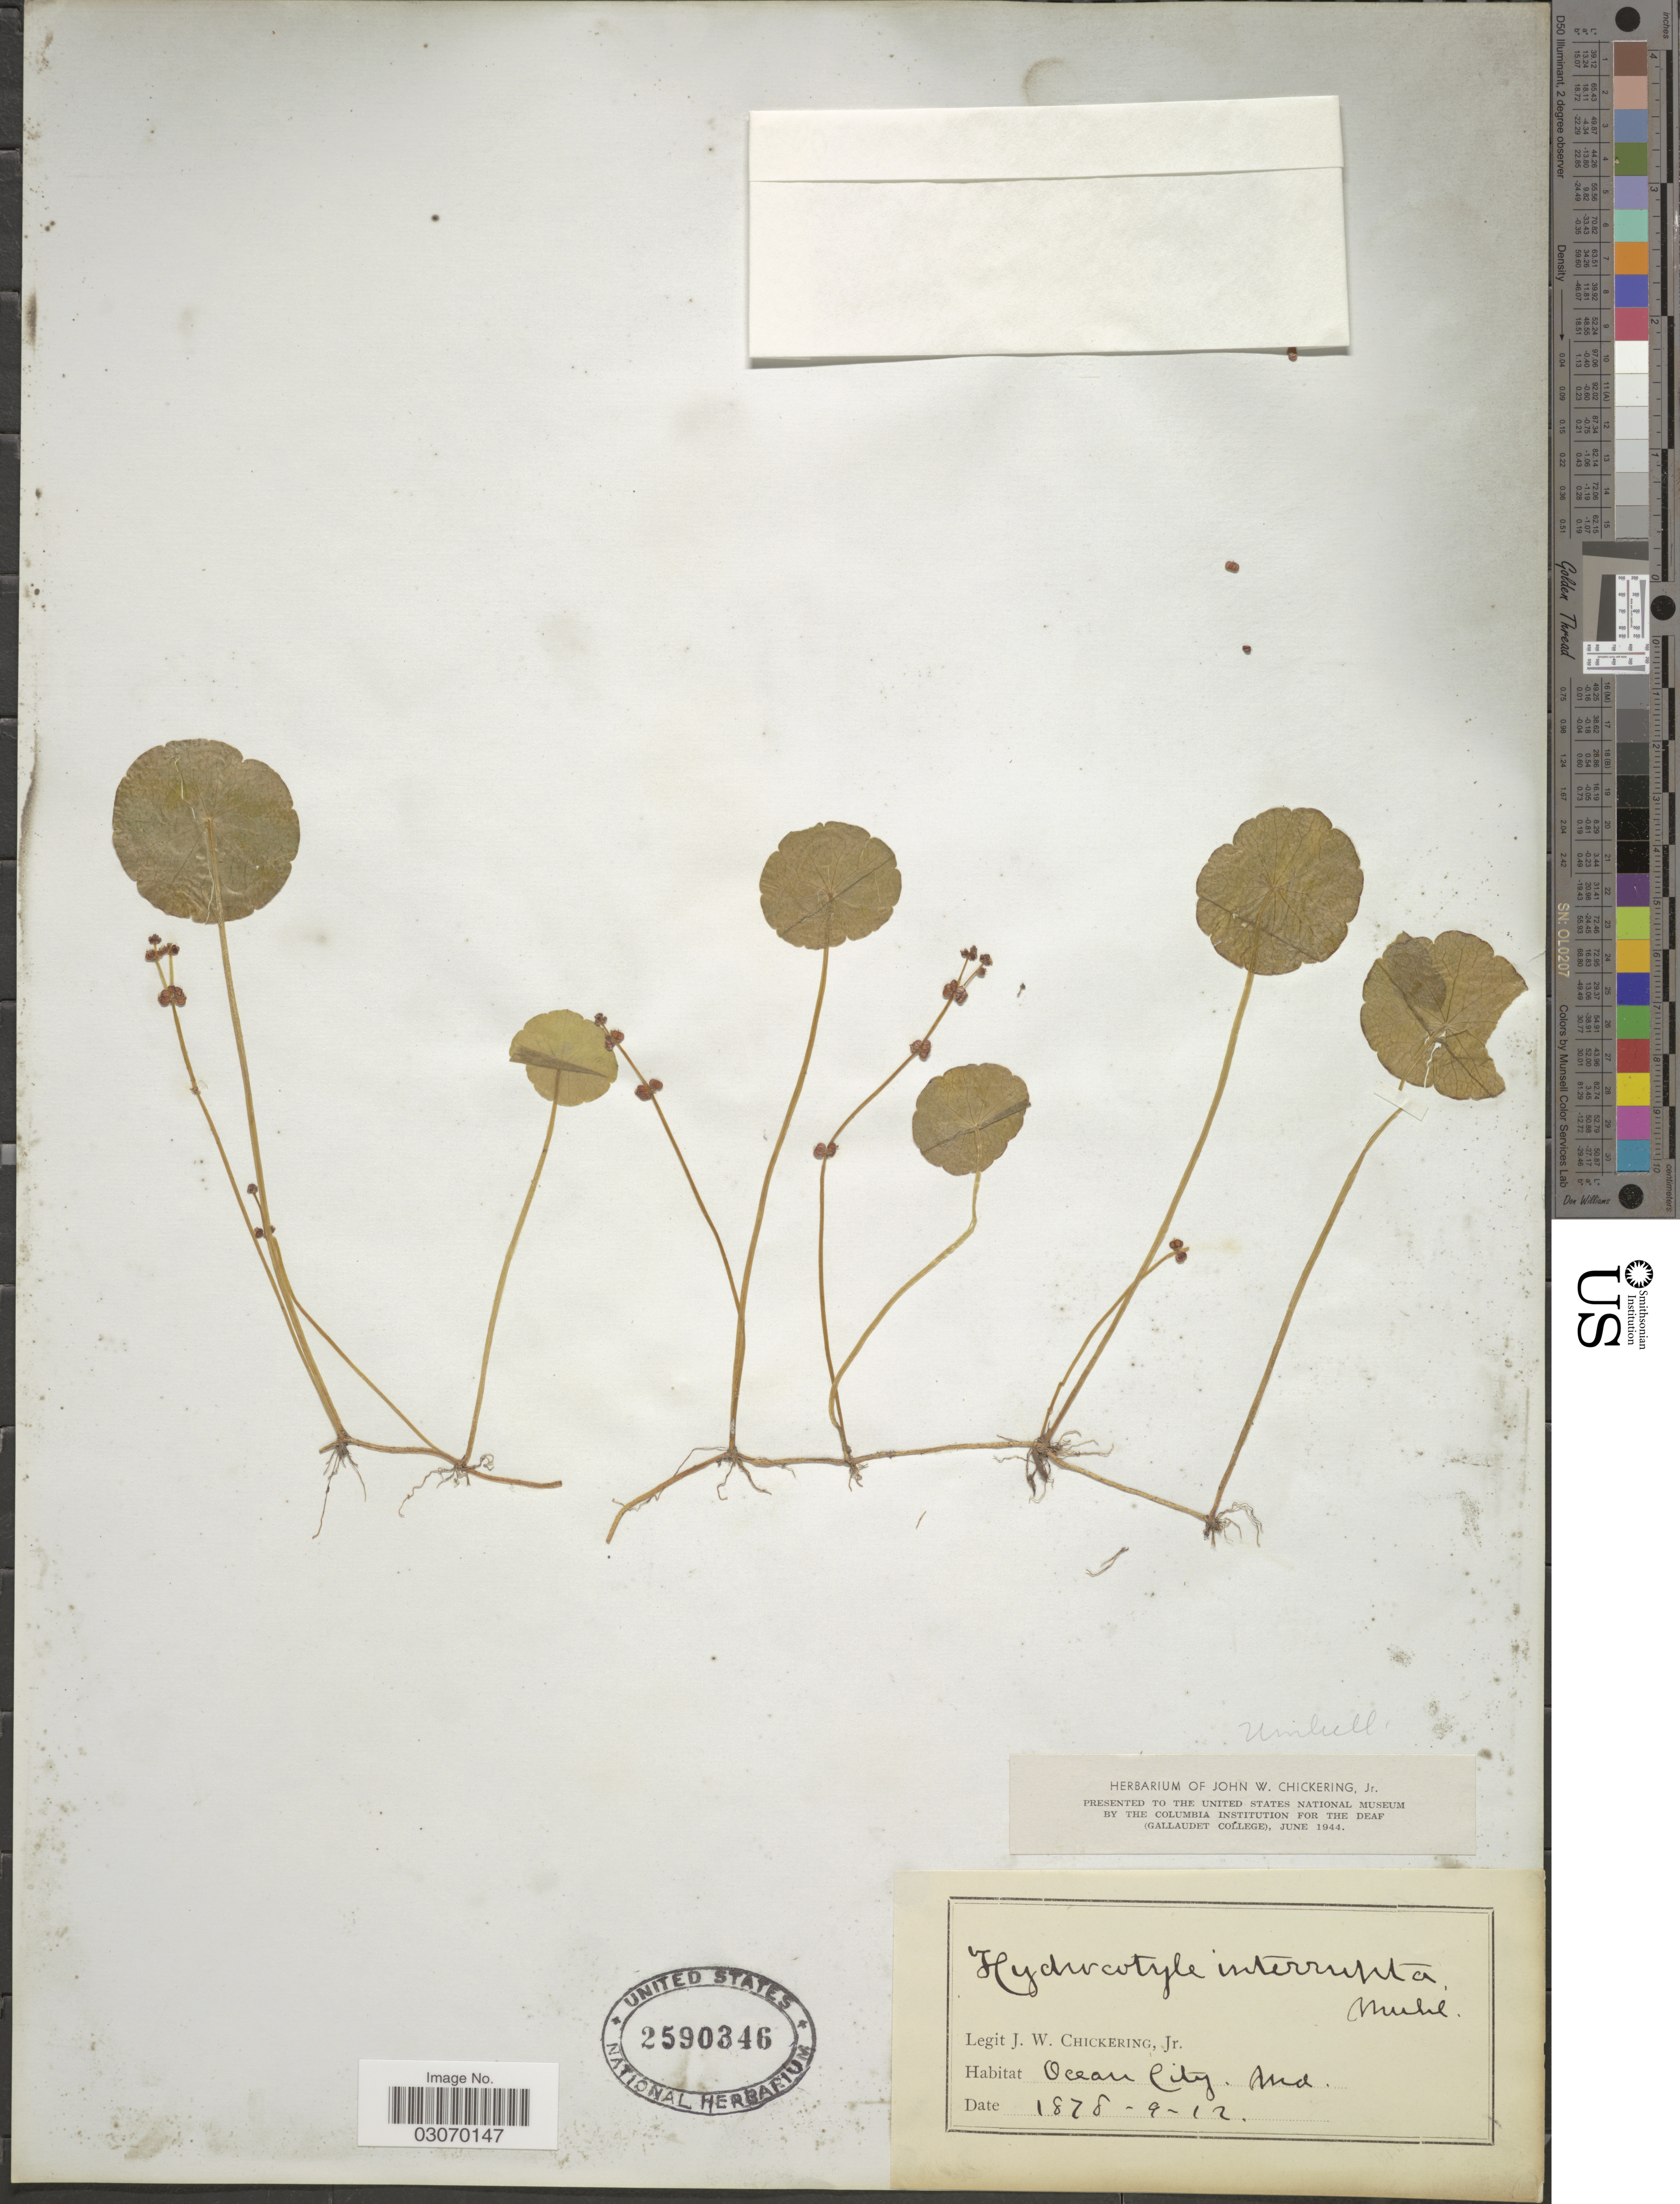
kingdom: Plantae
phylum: Tracheophyta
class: Magnoliopsida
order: Apiales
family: Araliaceae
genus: Hydrocotyle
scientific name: Hydrocotyle interrupta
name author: Muhl.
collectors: J. W. Chickering Jr.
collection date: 1878-09-12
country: United States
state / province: Maryland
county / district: Worcester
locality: Ocean City.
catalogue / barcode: US 2590346